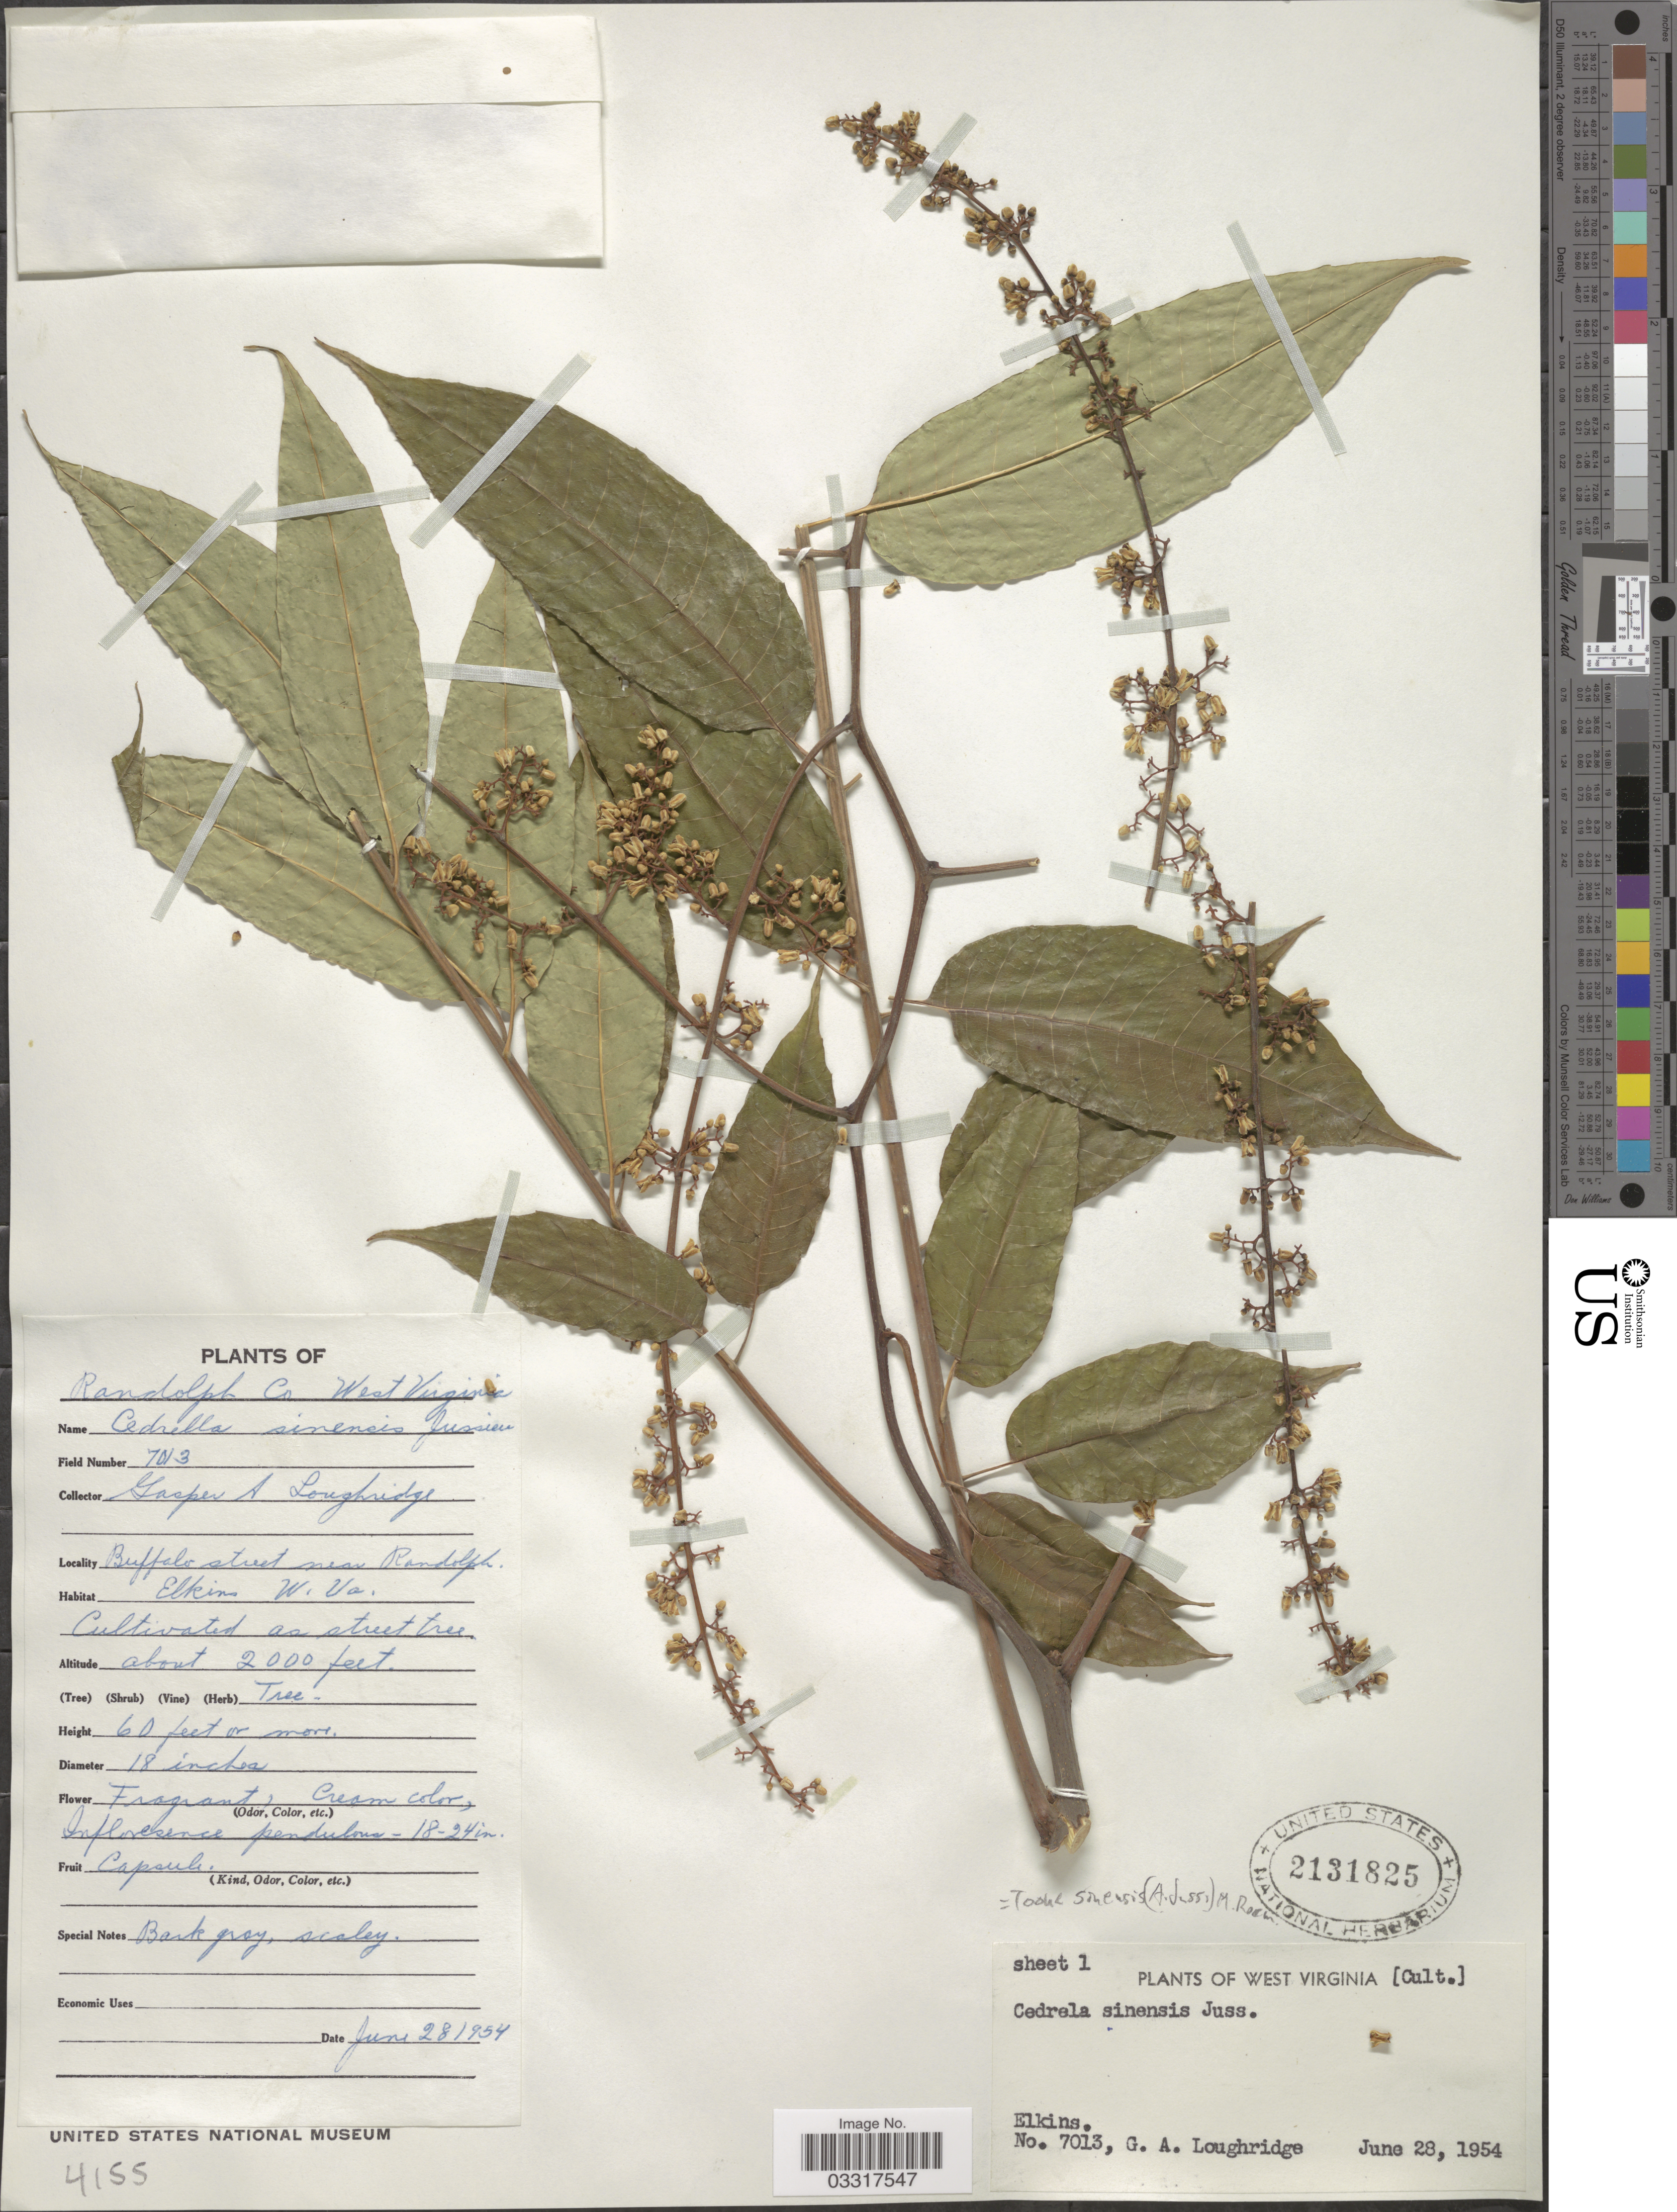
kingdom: Plantae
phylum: Tracheophyta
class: Magnoliopsida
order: Sapindales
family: Meliaceae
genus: Toona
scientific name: Toona sinensis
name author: (A. Juss.) M. Roem.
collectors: G. Loughridge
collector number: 7013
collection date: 1954-06-28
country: United States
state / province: West Virginia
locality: Elkins. Buffalo street near Randolph.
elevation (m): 610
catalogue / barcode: US 2131825